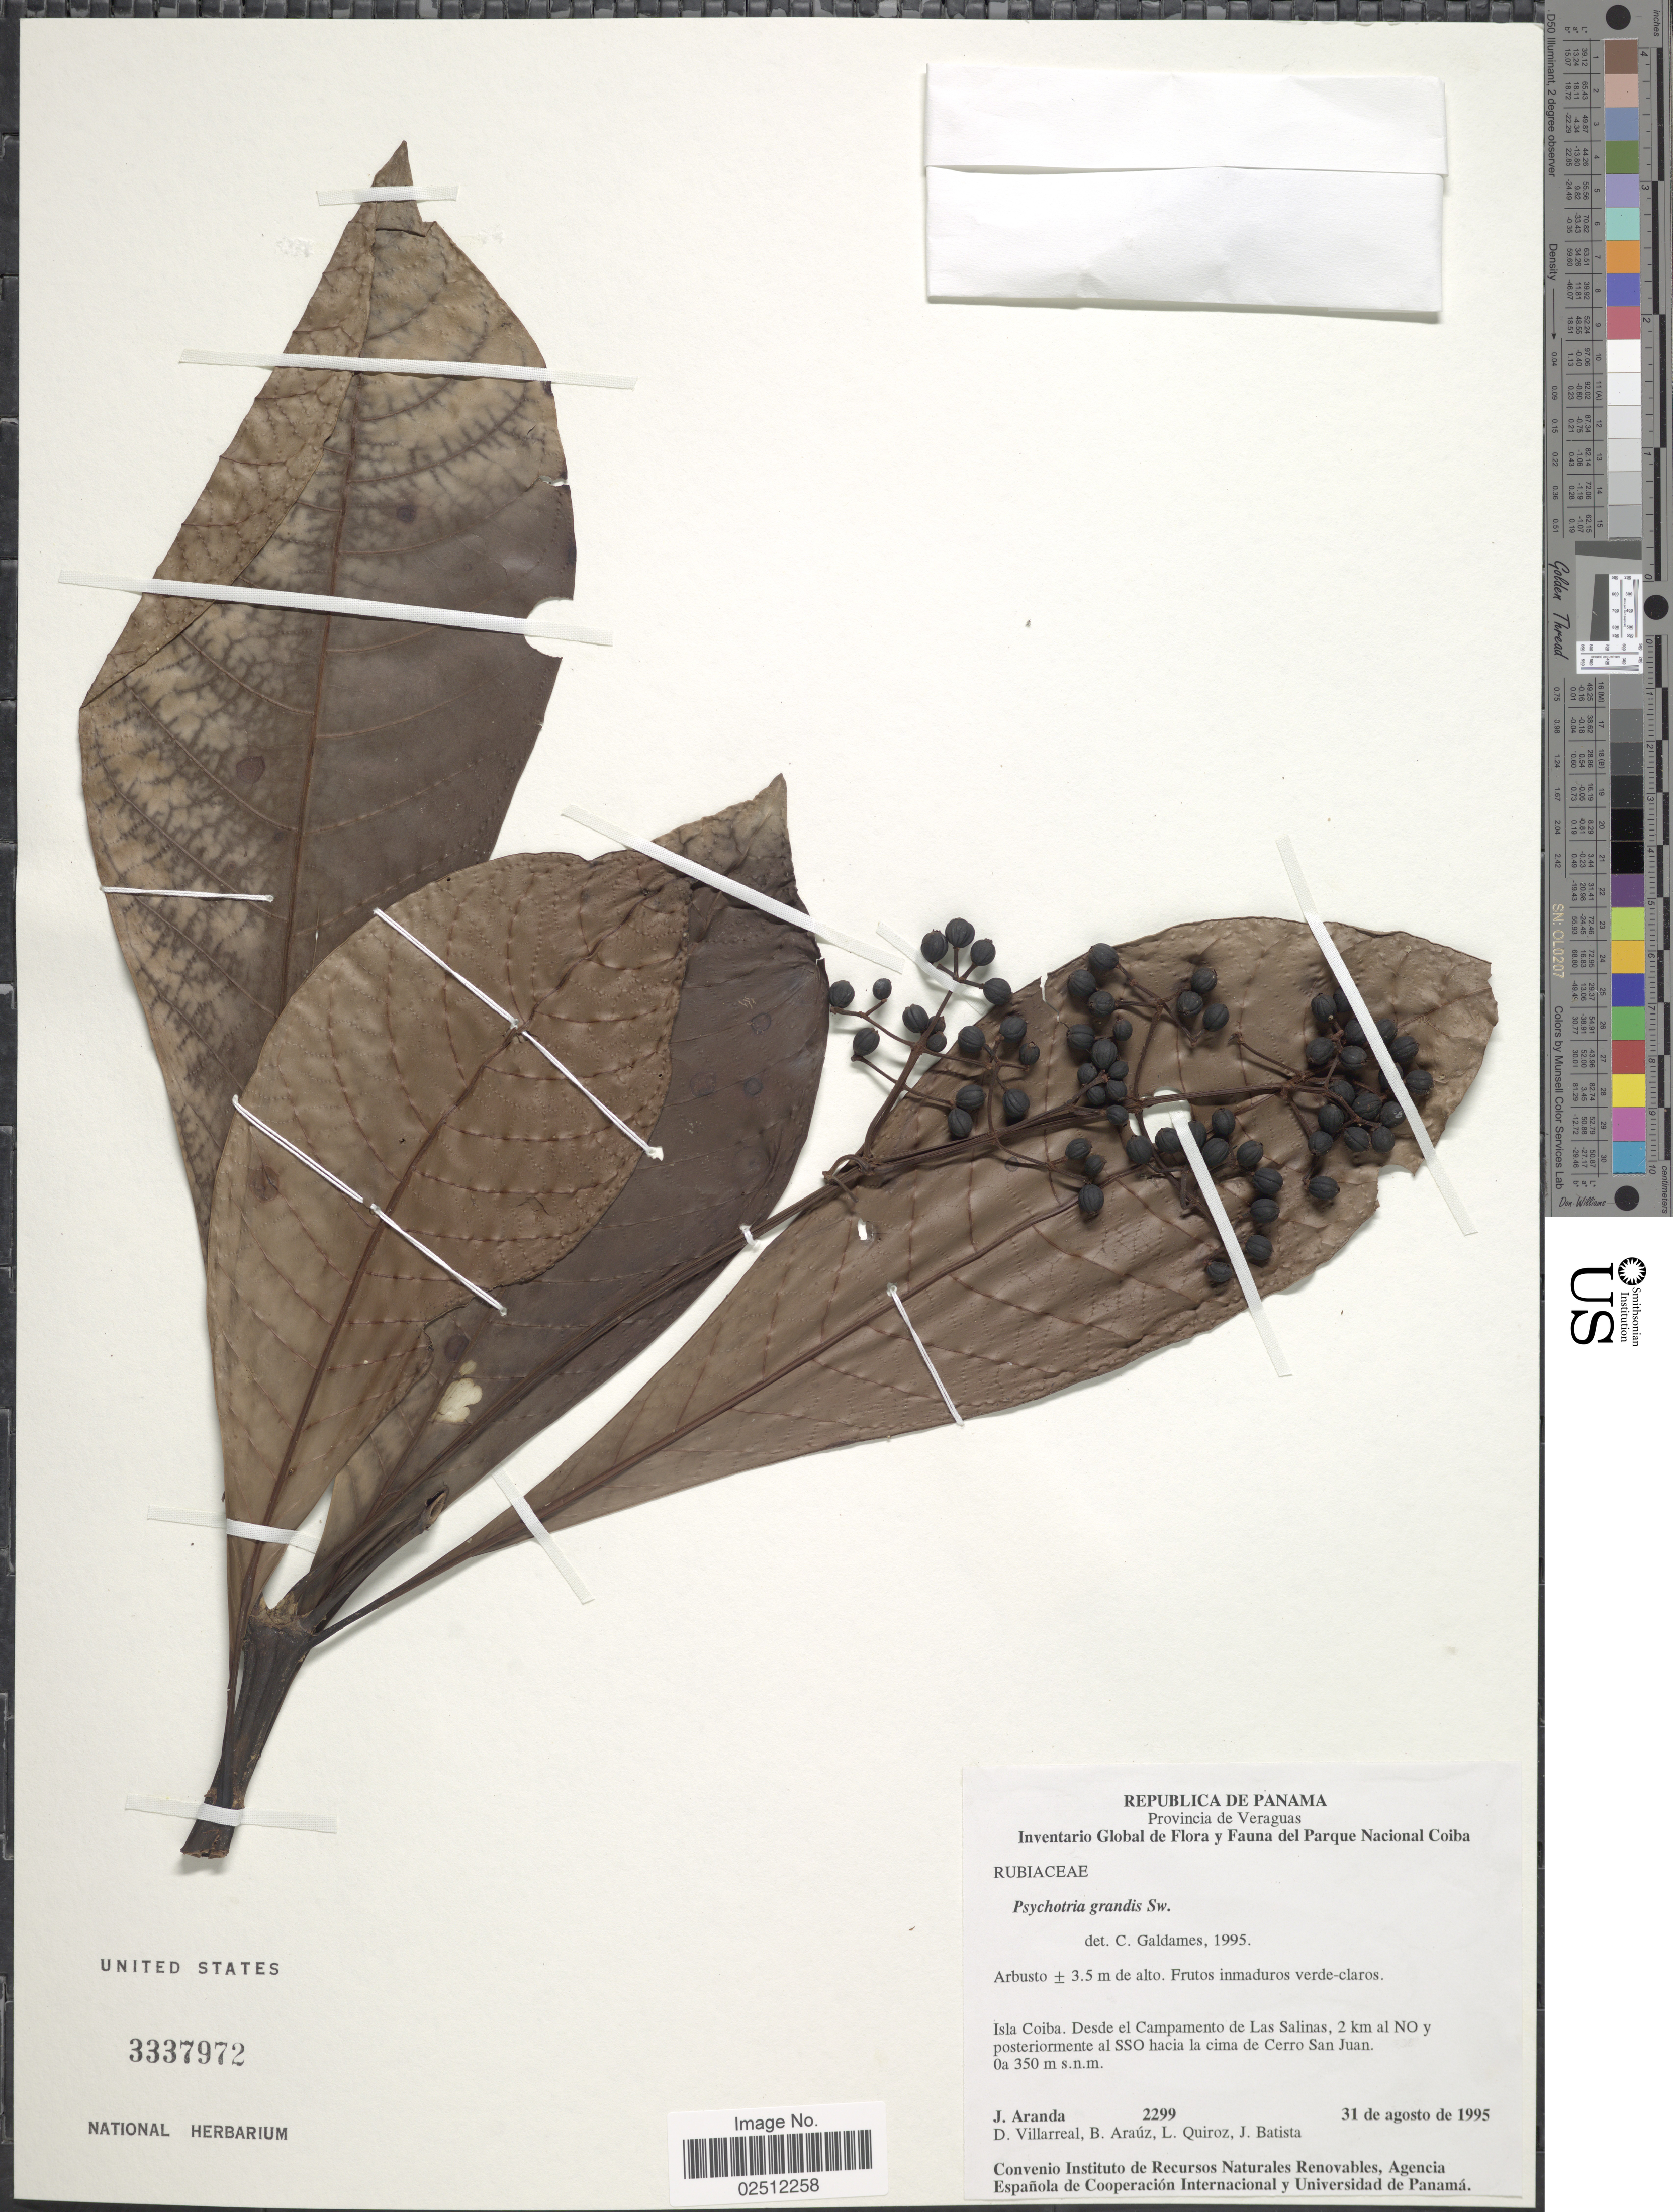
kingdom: Plantae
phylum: Tracheophyta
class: Magnoliopsida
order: Gentianales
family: Rubiaceae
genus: Psychotria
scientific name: Psychotria grandis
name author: Sw.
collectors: J. Aranda, D. Villareal, B. Araúz, L. Quiroz & J. Batista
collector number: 2299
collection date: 1995-08-31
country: Panama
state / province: Veraguas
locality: Isla Coiba. Desde el Campamento de Las Salinas, 2 km al NO y posteriormente al SSO hacia la cima de Cerro San Juan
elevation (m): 350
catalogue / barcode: US 3337972